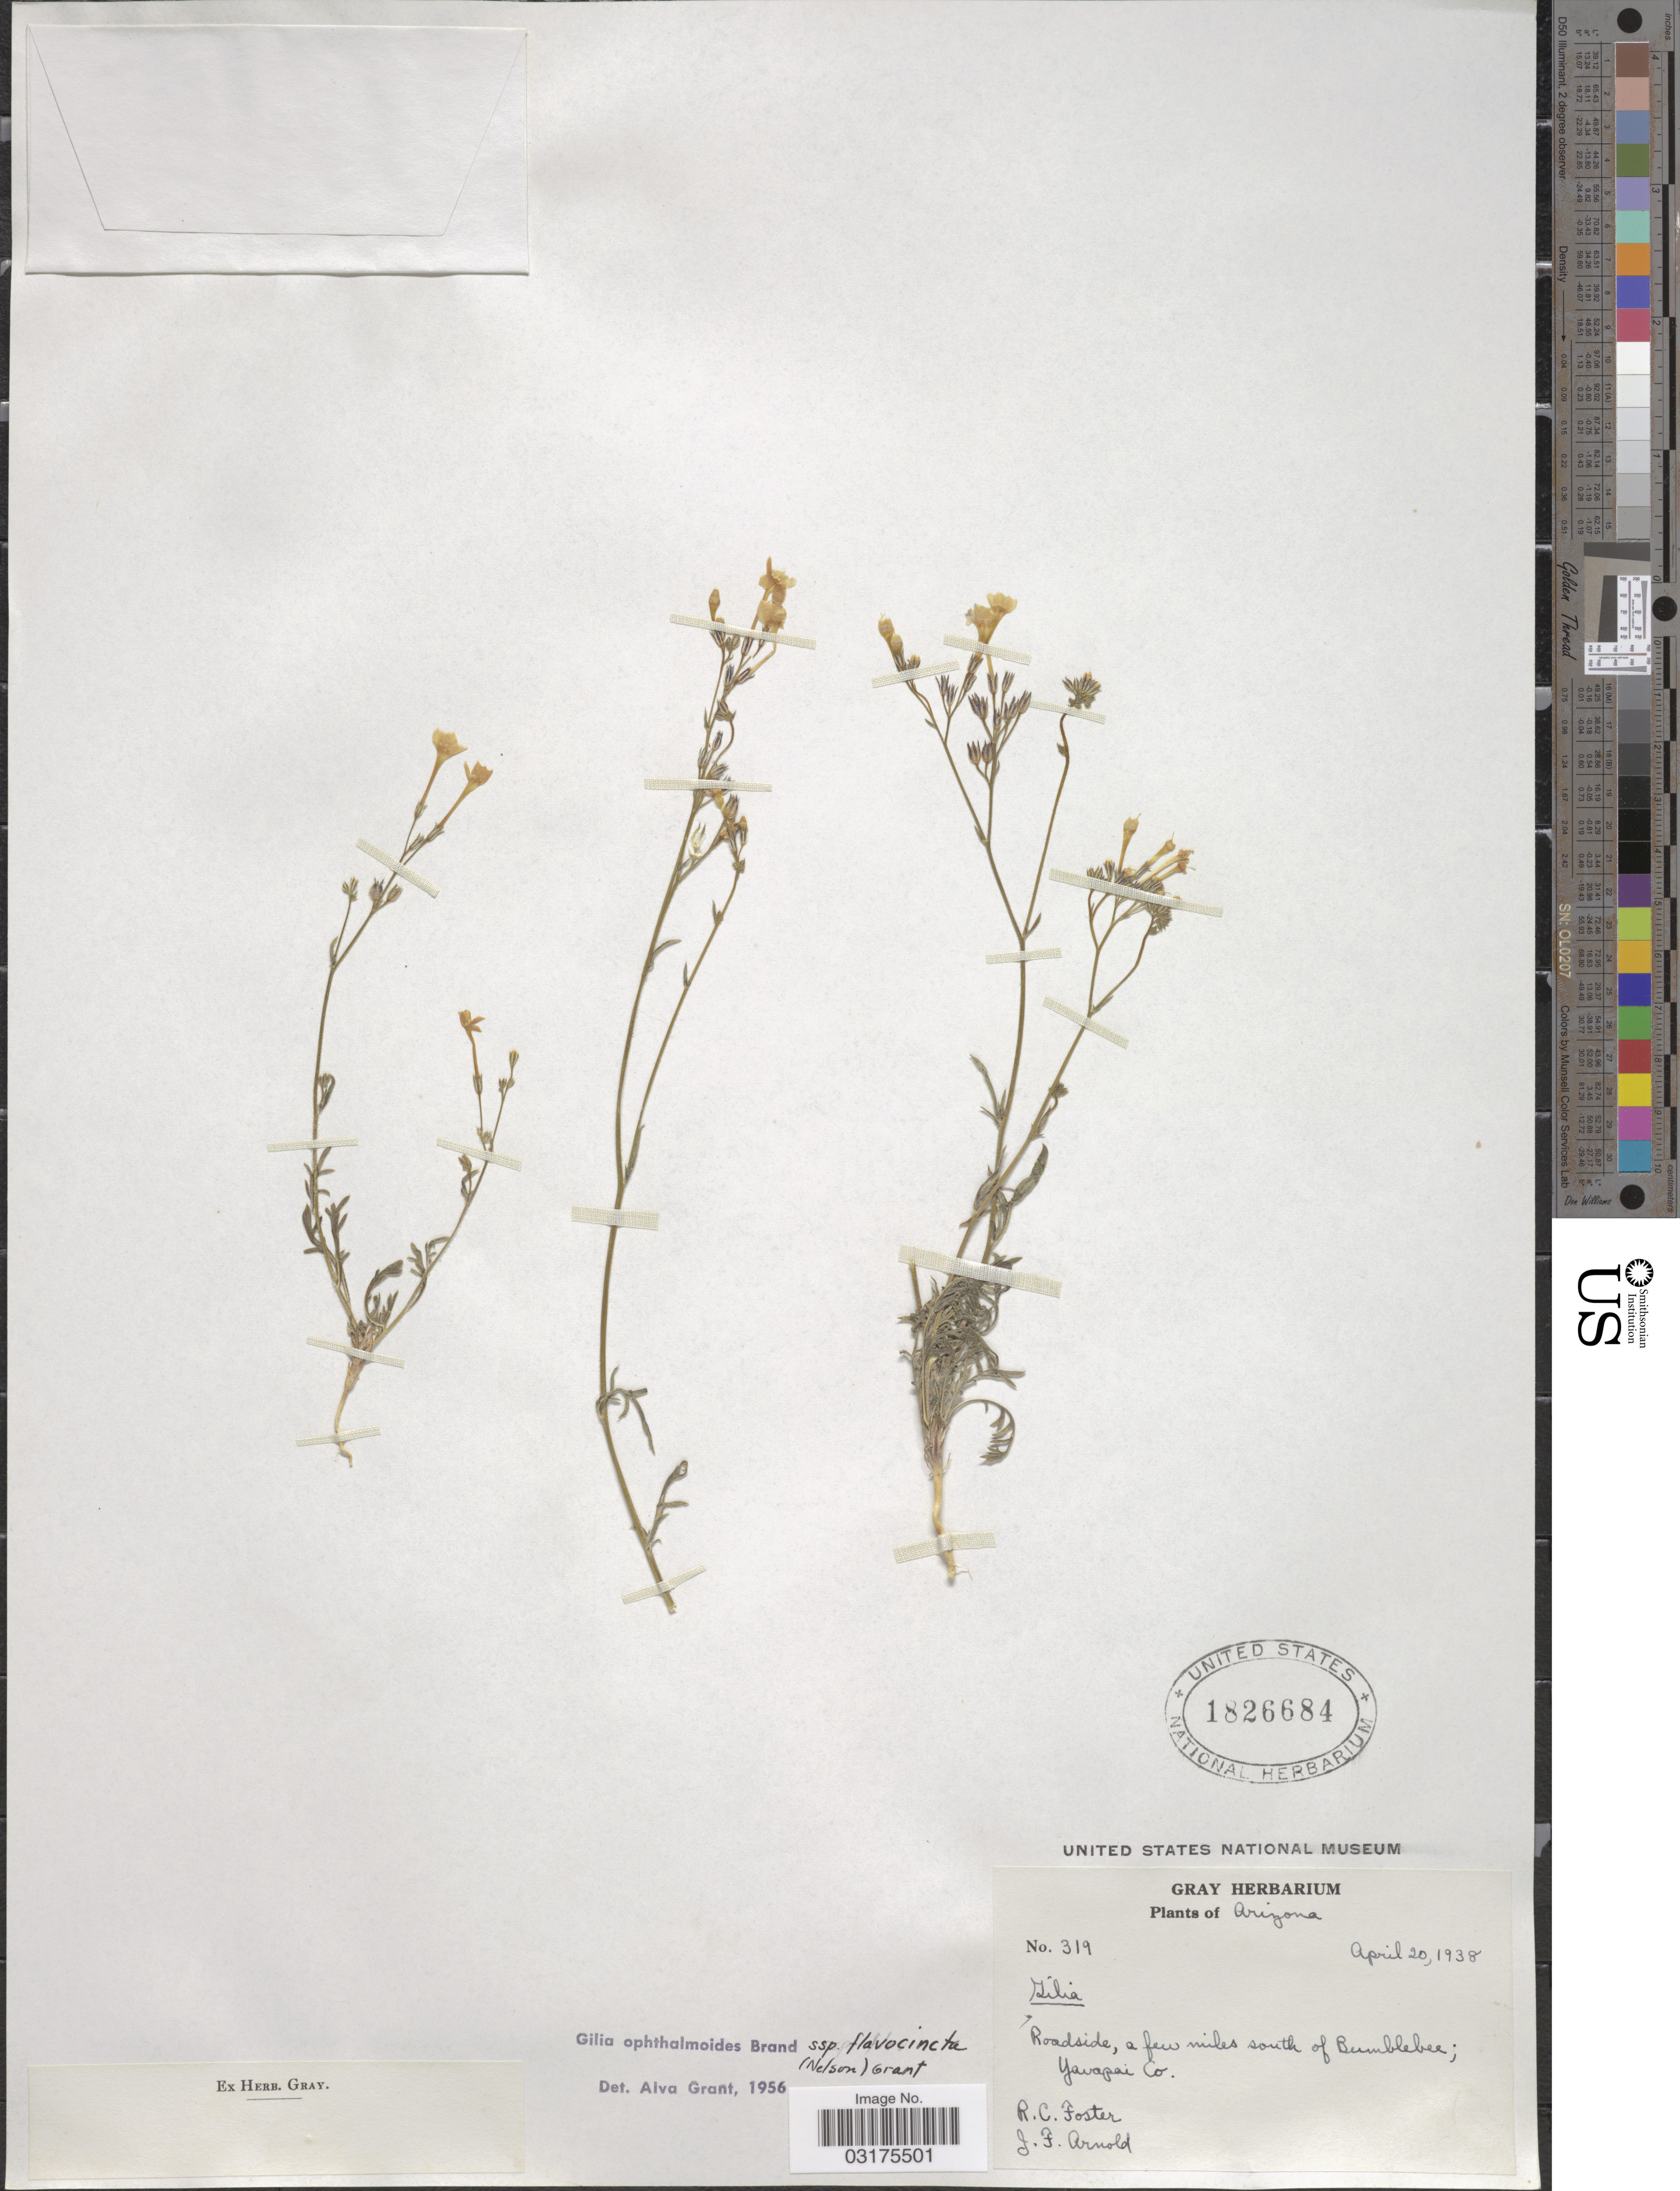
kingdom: Plantae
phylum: Tracheophyta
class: Magnoliopsida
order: Ericales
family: Polemoniaceae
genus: Gilia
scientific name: Gilia flavocincta subsp. flavocincta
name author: A. Nelson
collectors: R. C. Foster & J. F. Arnold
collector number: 319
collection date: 1938-04-20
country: United States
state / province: Arizona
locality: Roadside, a few miles south of Bumblebee; Yavapai Co.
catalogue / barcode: US 1826684